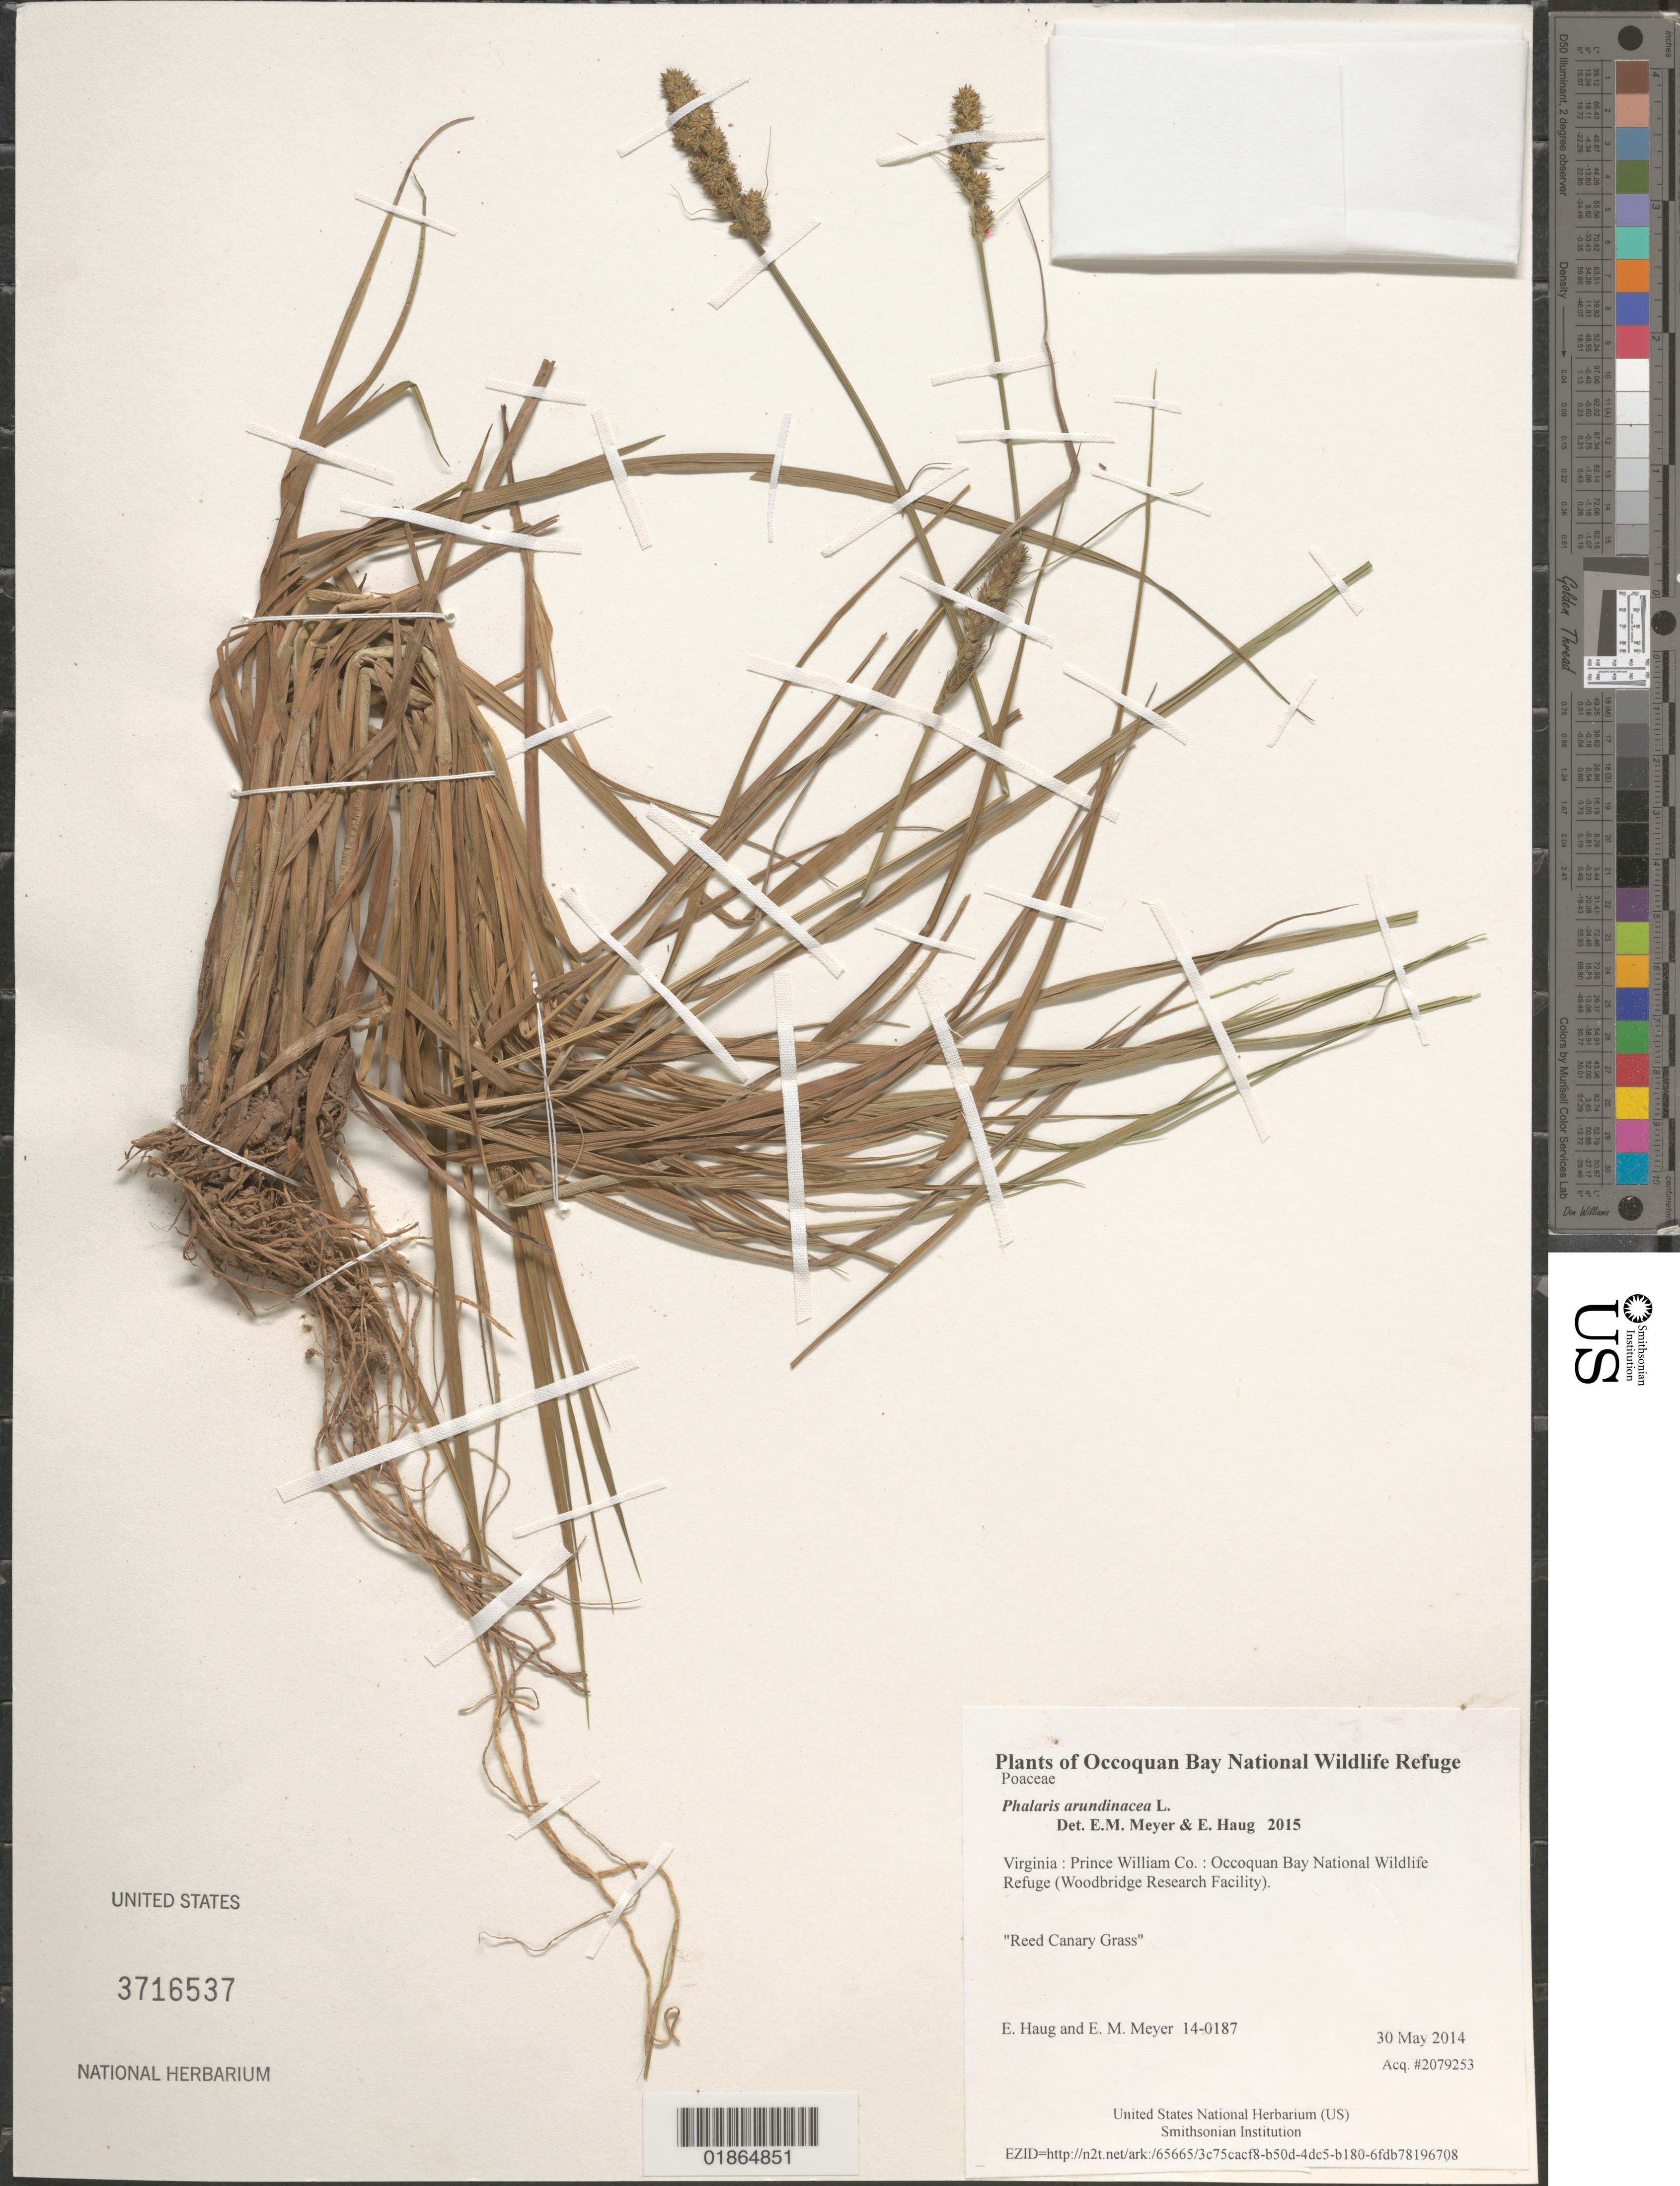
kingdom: Plantae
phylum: Tracheophyta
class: Liliopsida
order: Poales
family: Poaceae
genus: Phalaris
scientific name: Phalaris arundinacea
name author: L.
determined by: Meyer, E. M.; Haug, E.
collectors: E. Haug & E. M. Meyer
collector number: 14-0187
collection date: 2014-05-30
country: United States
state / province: Virginia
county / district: Prince William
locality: Occoquan Bay National Wildlife Refuge (Woodbridge Research Facility).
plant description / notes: Reed Canary Grass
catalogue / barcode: US 3716537